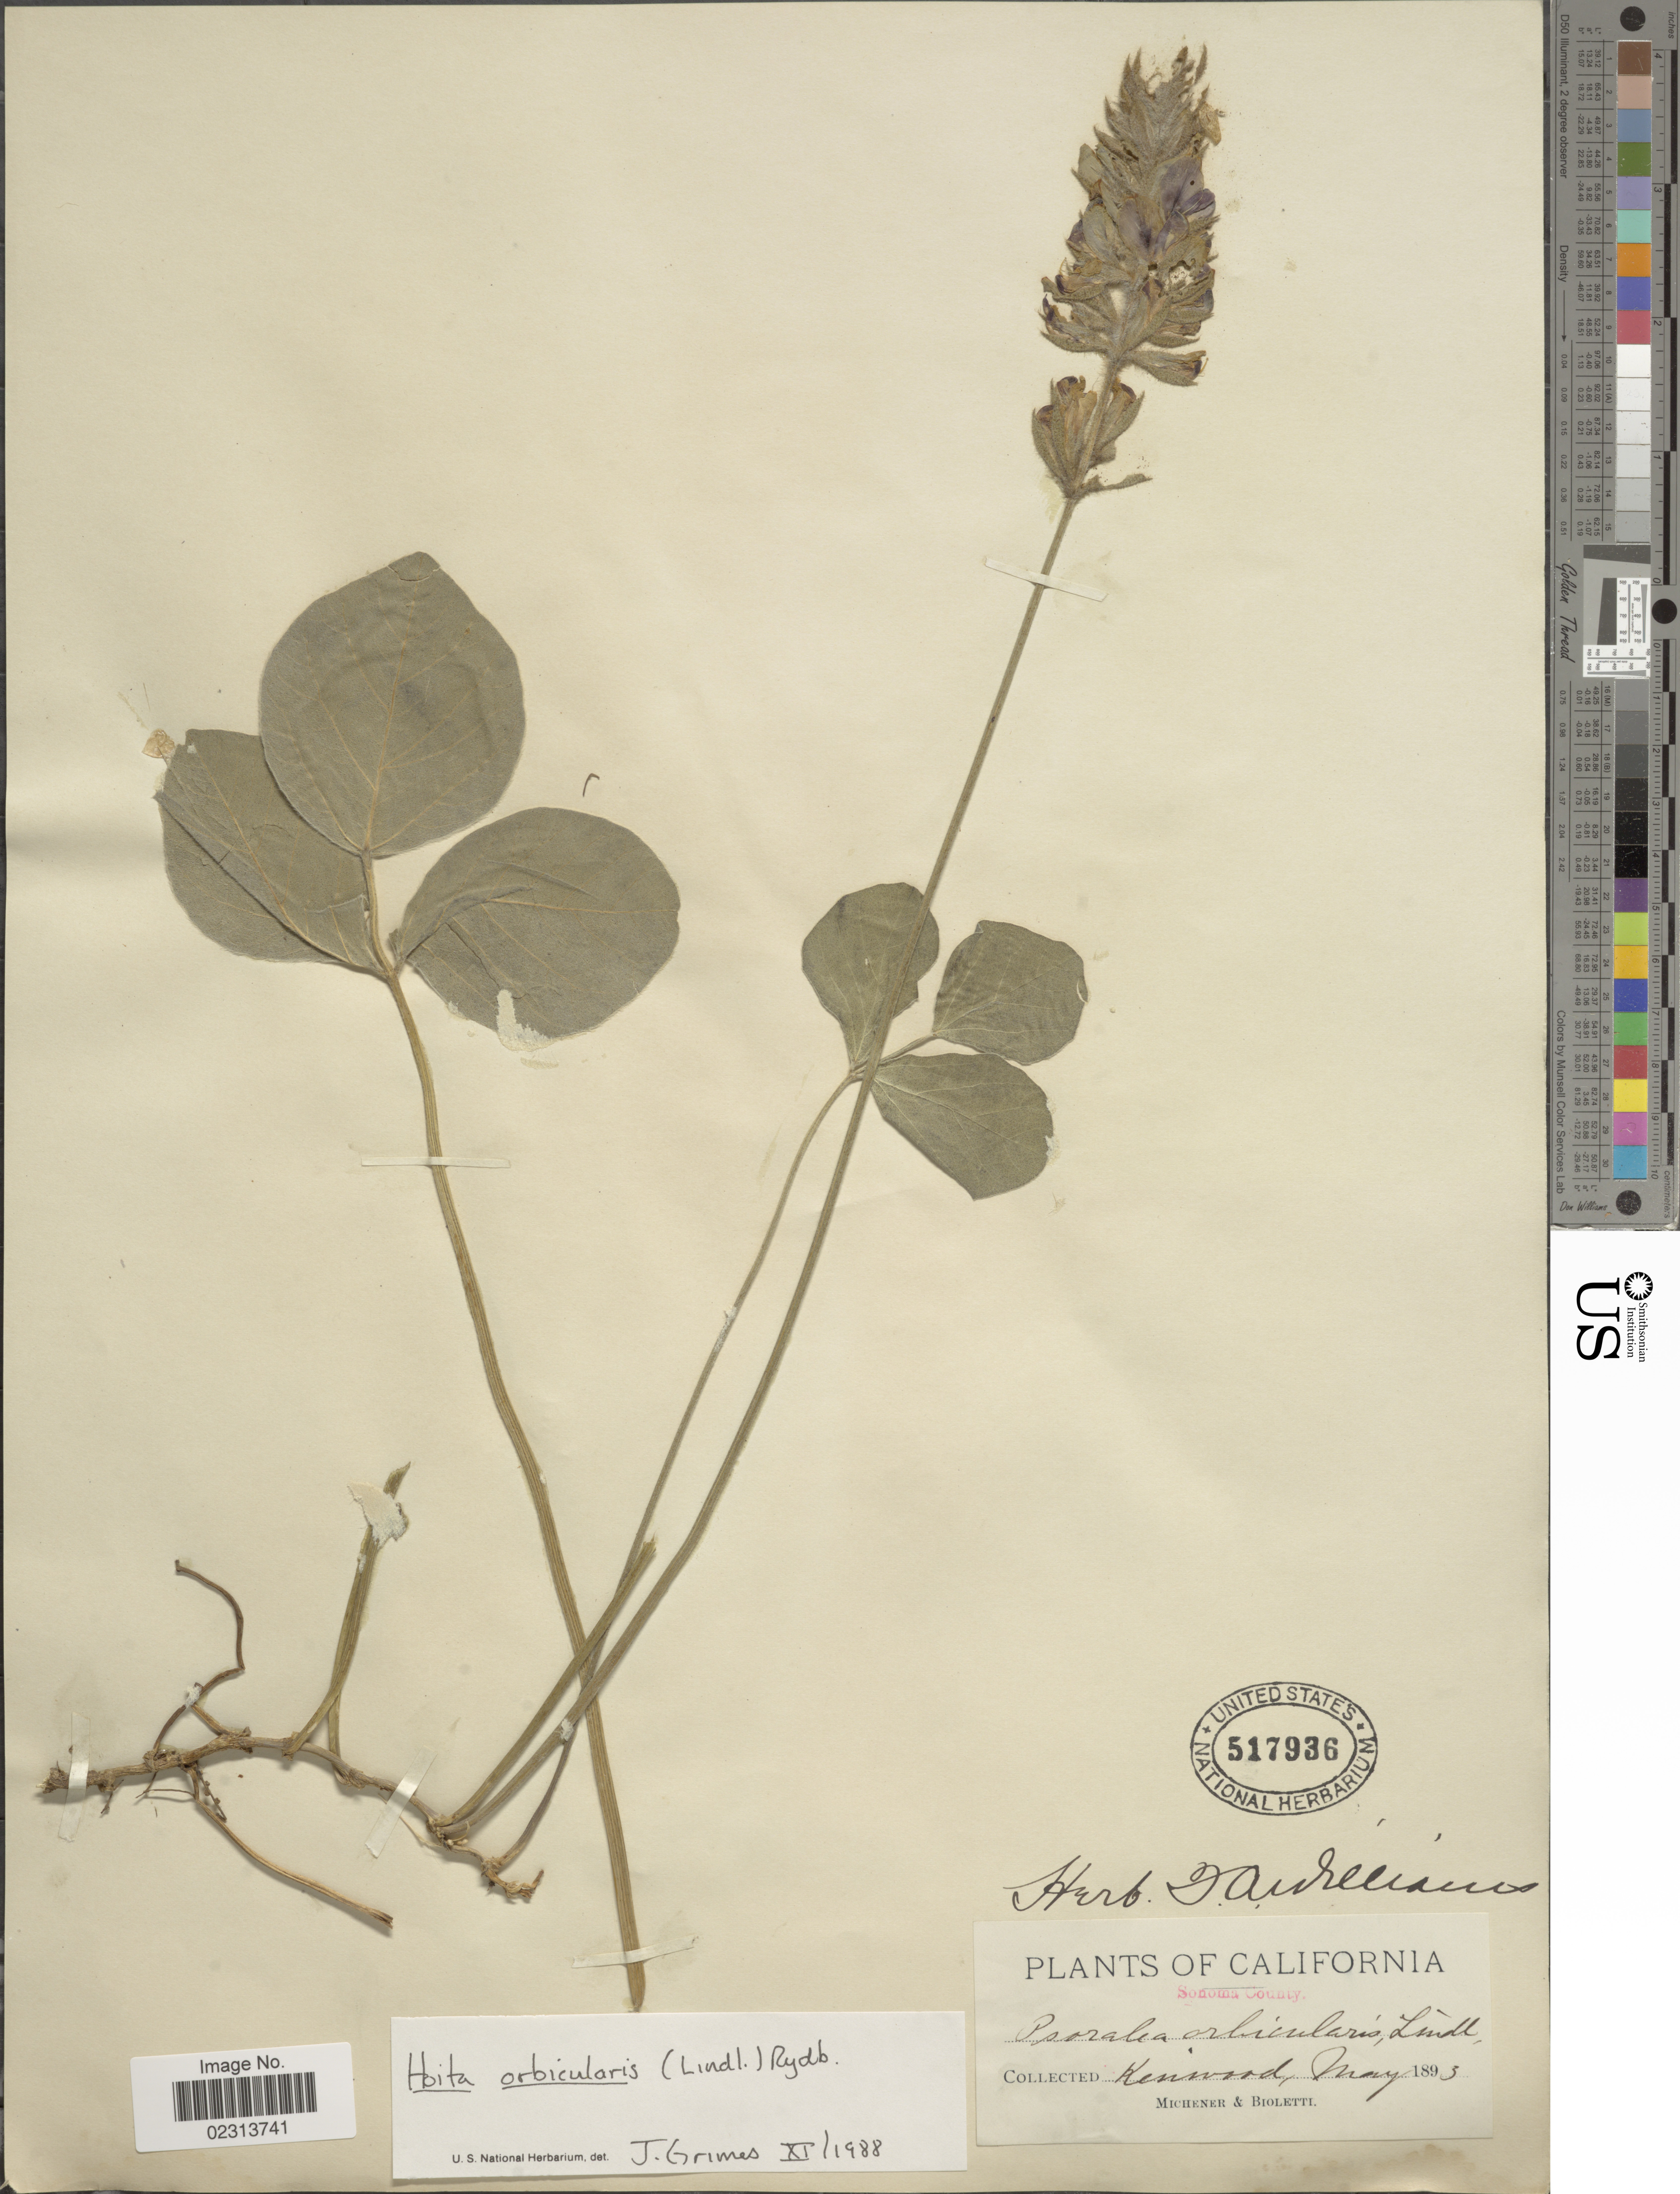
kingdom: Plantae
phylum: Tracheophyta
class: Magnoliopsida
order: Fabales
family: Fabaceae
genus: Hoita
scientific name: Hoita orbicularis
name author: (Lindl.) Rydb.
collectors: -. Michener & A. Biolletti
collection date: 1893-05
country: United States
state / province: California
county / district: Sonoma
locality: Henwood, Sonoma County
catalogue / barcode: US 517936